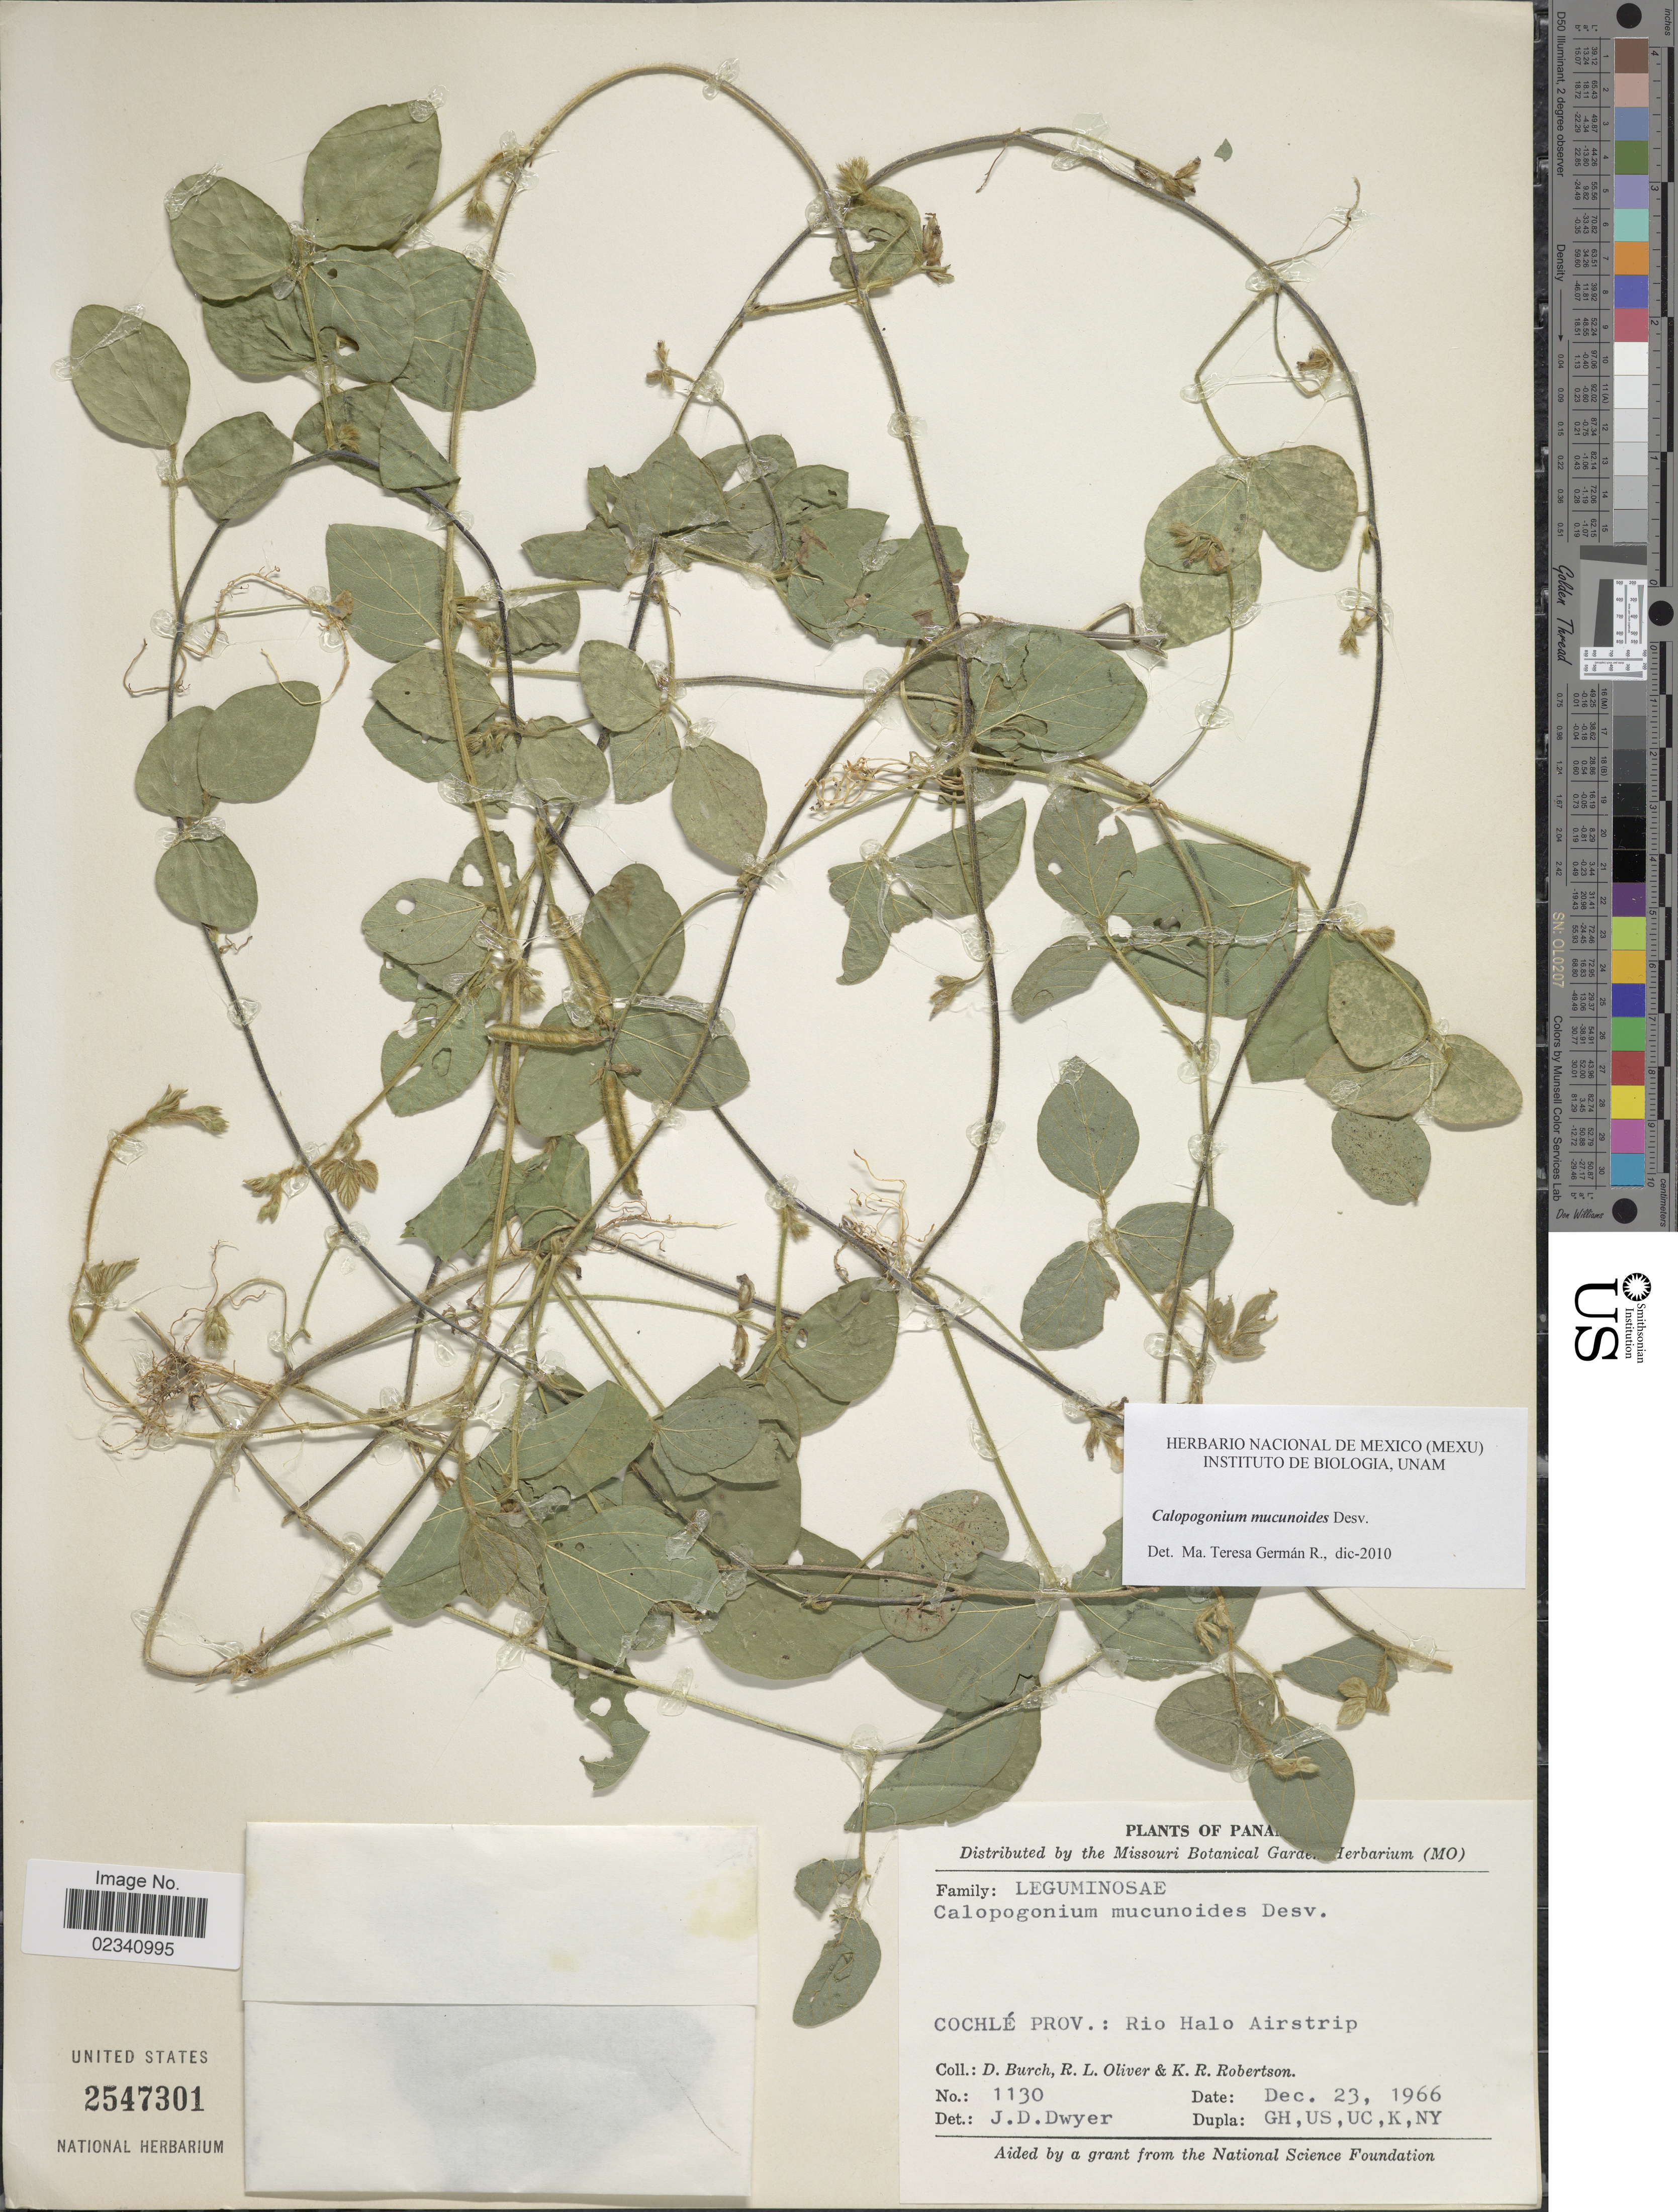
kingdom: Plantae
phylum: Tracheophyta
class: Magnoliopsida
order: Fabales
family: Fabaceae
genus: Calopogonium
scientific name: Calopogonium mucunoides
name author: Desv.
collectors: D. Burch, R. Oliver & K. Robertson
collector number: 1130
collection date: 1966-12-23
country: Panama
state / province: Coclé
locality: Cochle Prov.: Rio Halo Airstrip.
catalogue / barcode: US 2547301